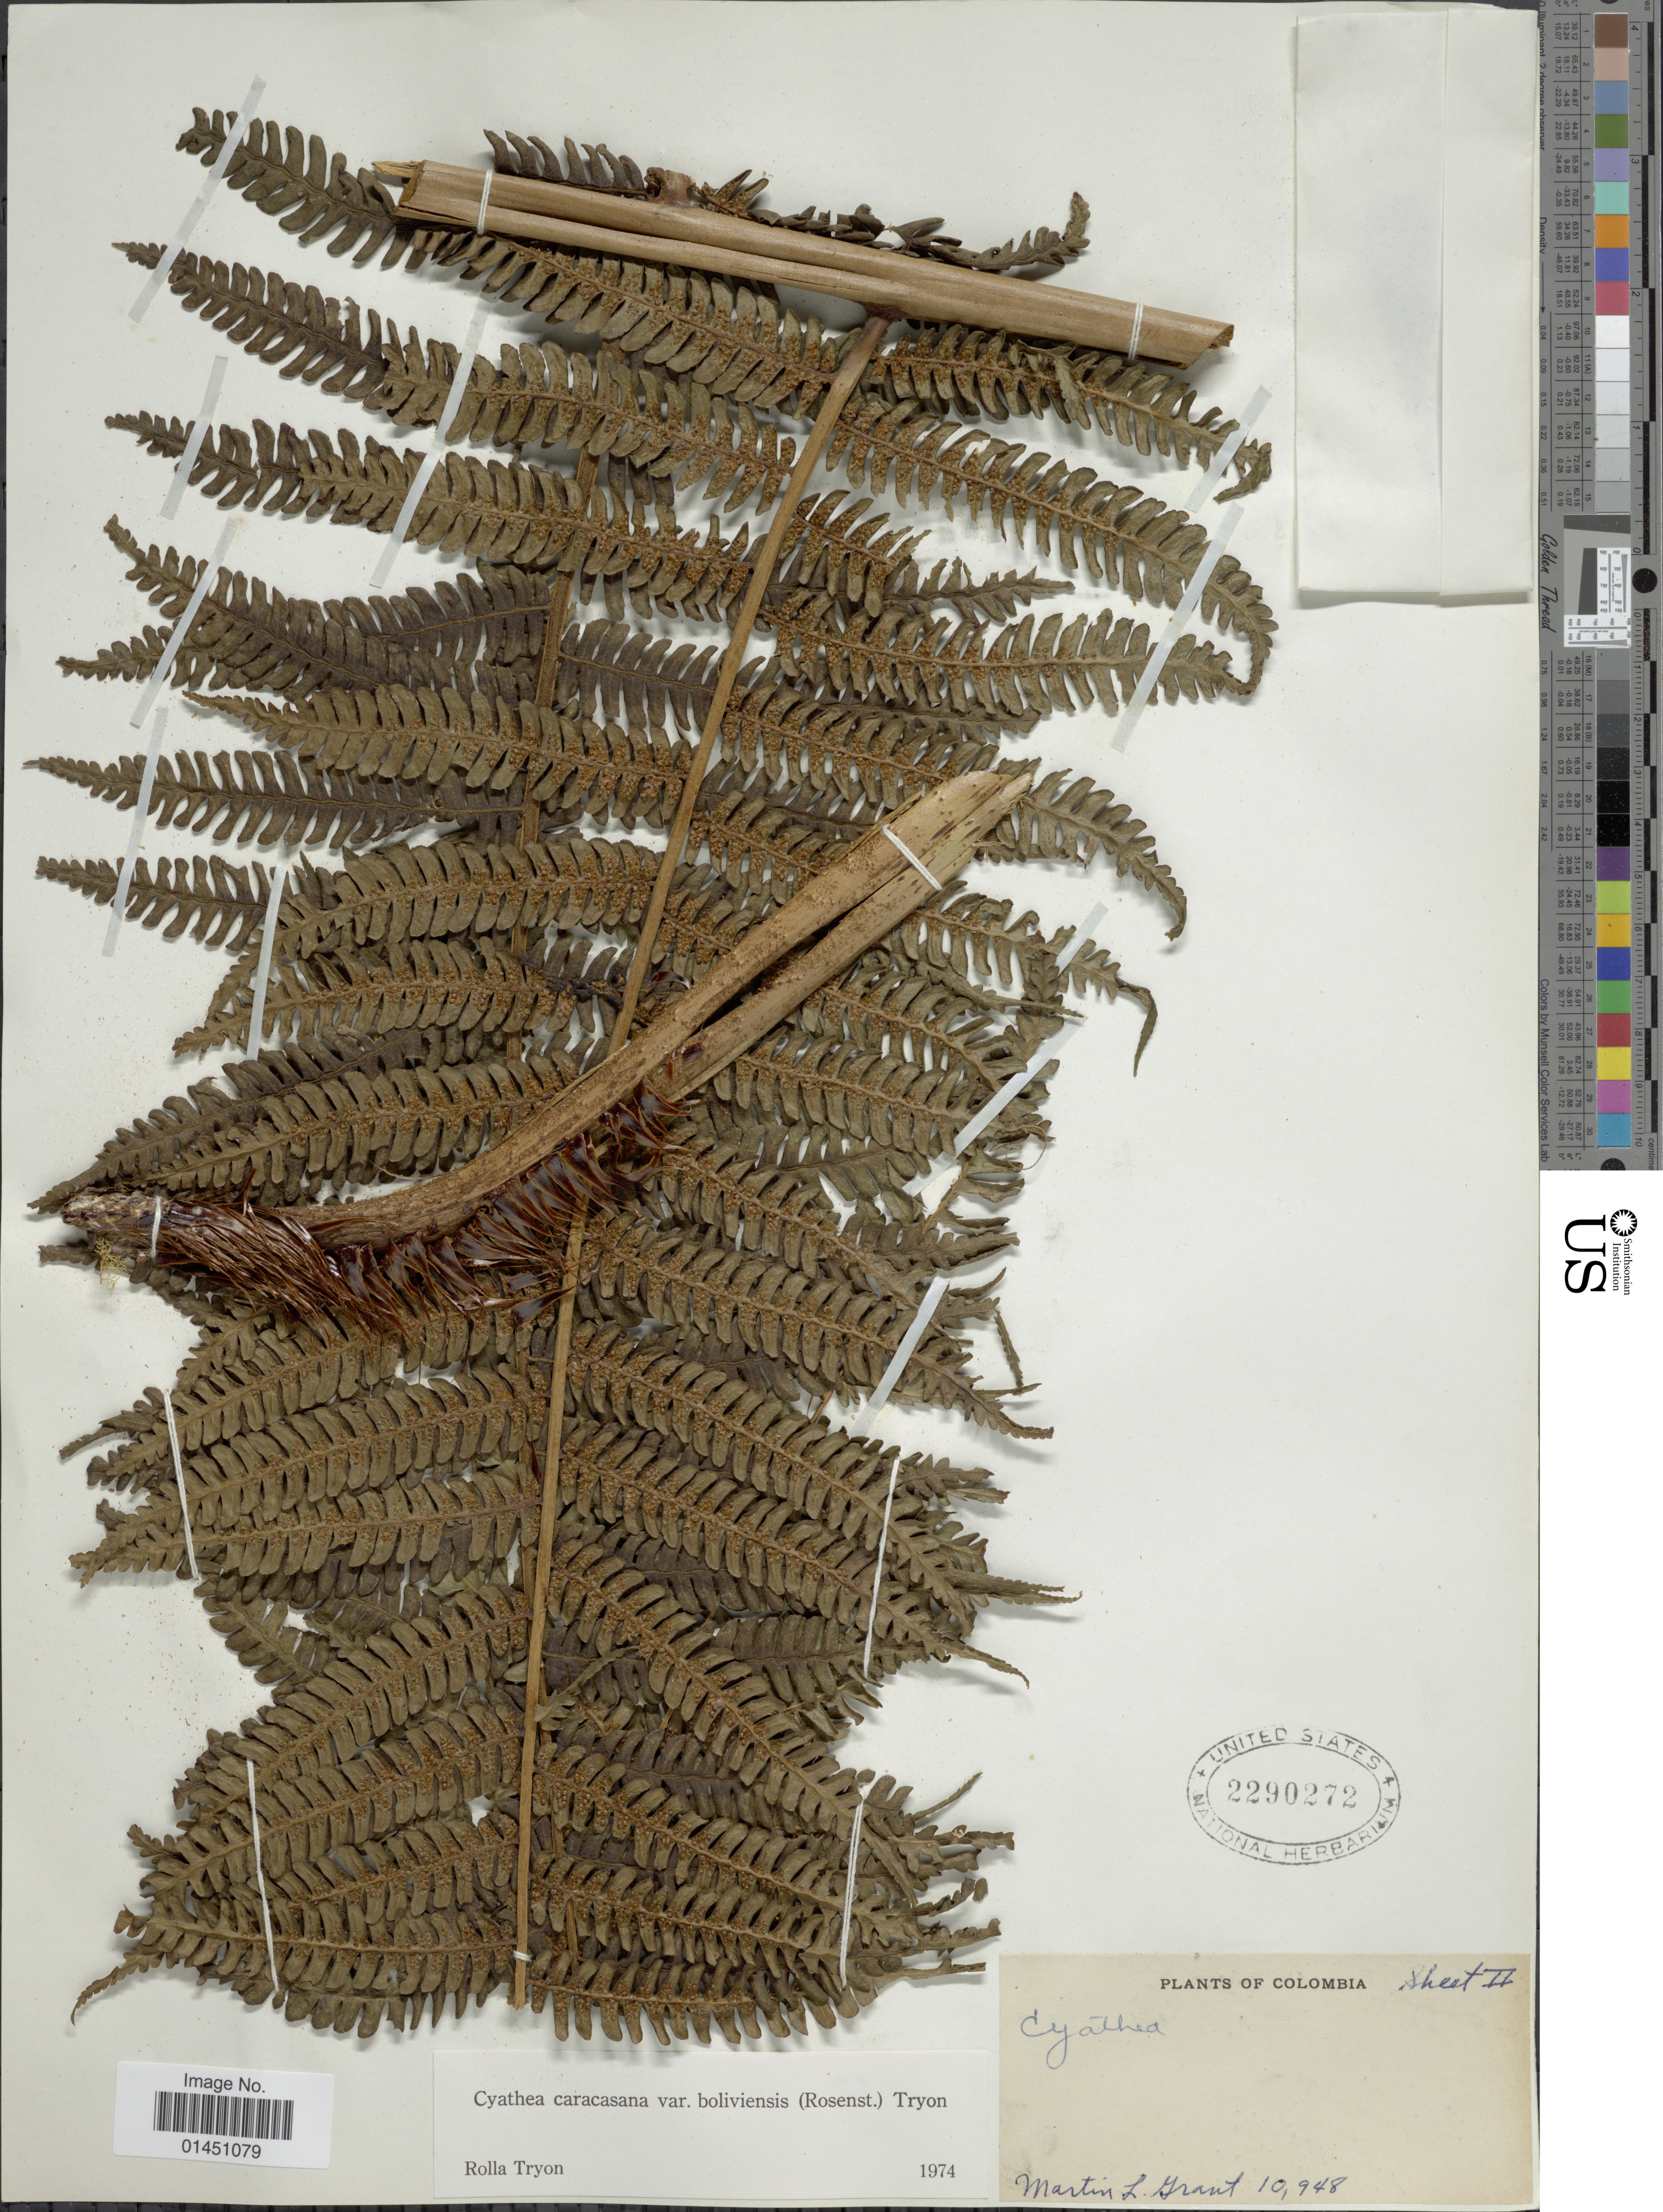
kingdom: Plantae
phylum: Tracheophyta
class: Polypodiopsida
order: Cyatheales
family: Cyatheaceae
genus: Cyathea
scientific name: Cyathea caracasana var. boliviensis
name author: (Rosenst.) R.M. Tryon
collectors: M. L. Grant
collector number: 10948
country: Colombia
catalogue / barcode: US 2290272